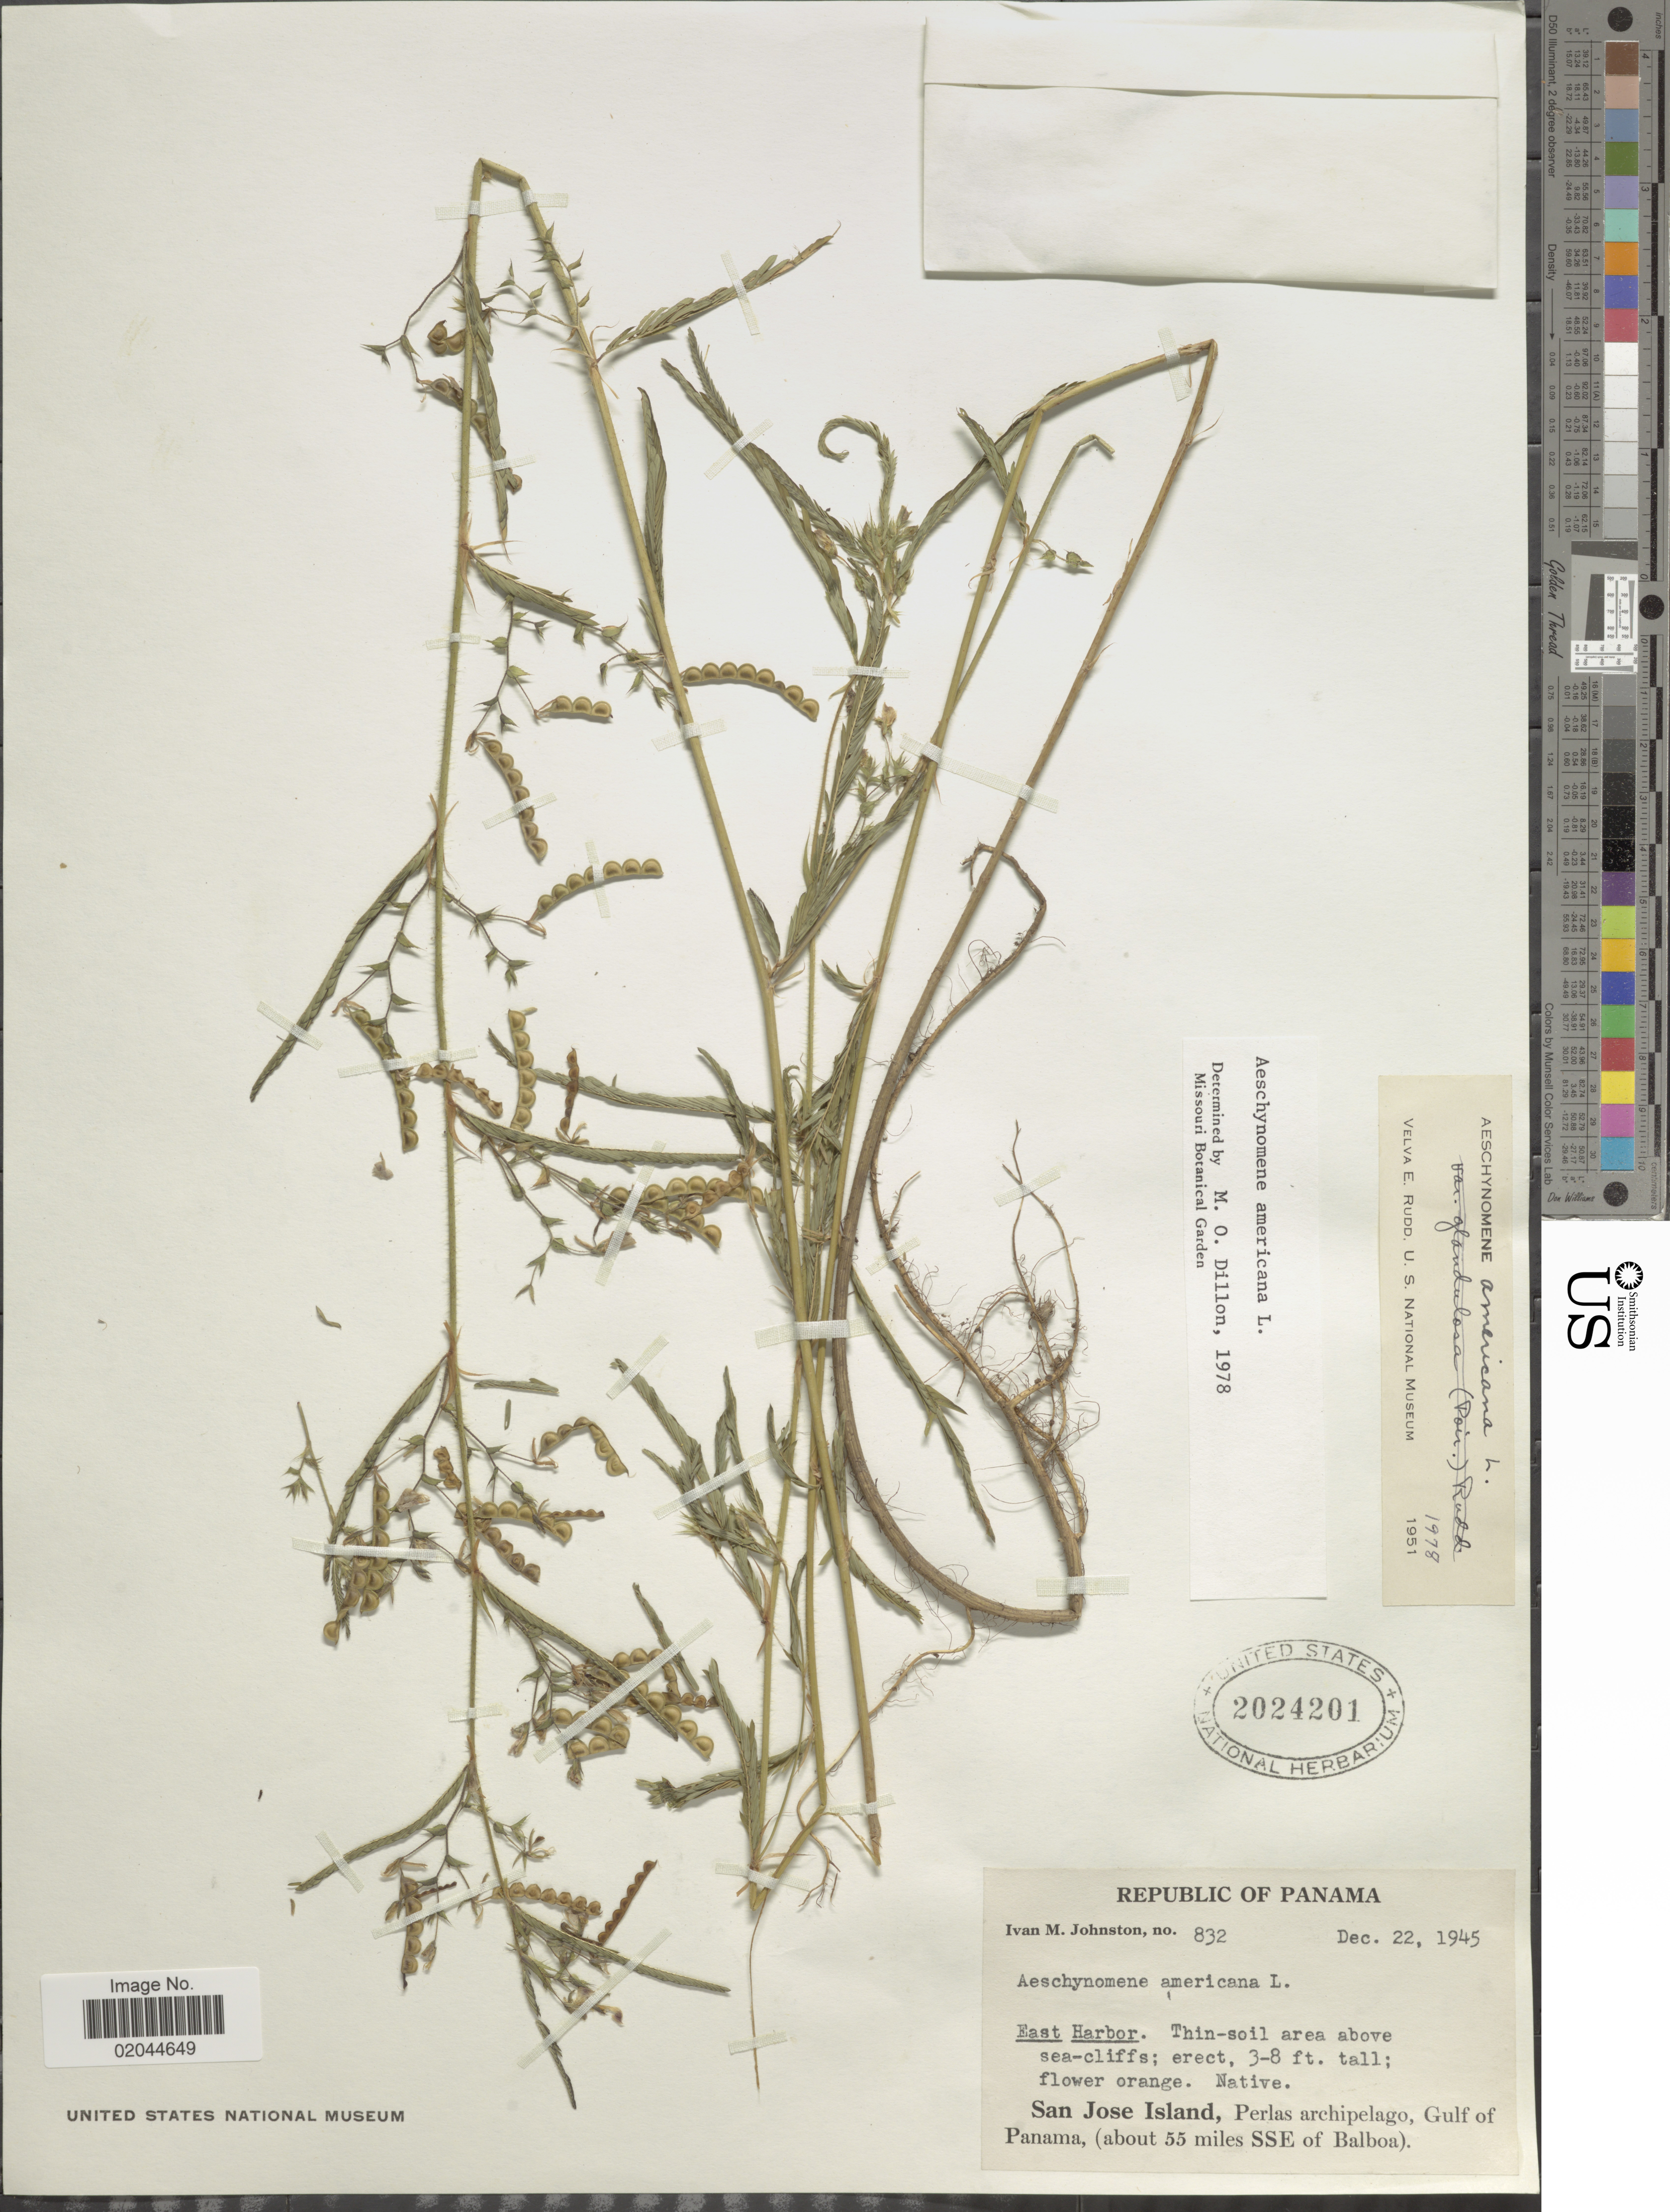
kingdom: Plantae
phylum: Tracheophyta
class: Magnoliopsida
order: Fabales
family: Fabaceae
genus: Aeschynomene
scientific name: Aeschynomene americana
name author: L.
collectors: I.M. Johnston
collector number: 832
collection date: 1945-12-22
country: Panama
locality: Republic of Panama, East Harbor, thin-soil near above sea-cliffs, San Jose Island, Perlas archipelago, Golf of Panama, (about 55 miles SSE of Balboa)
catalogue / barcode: US 2024201